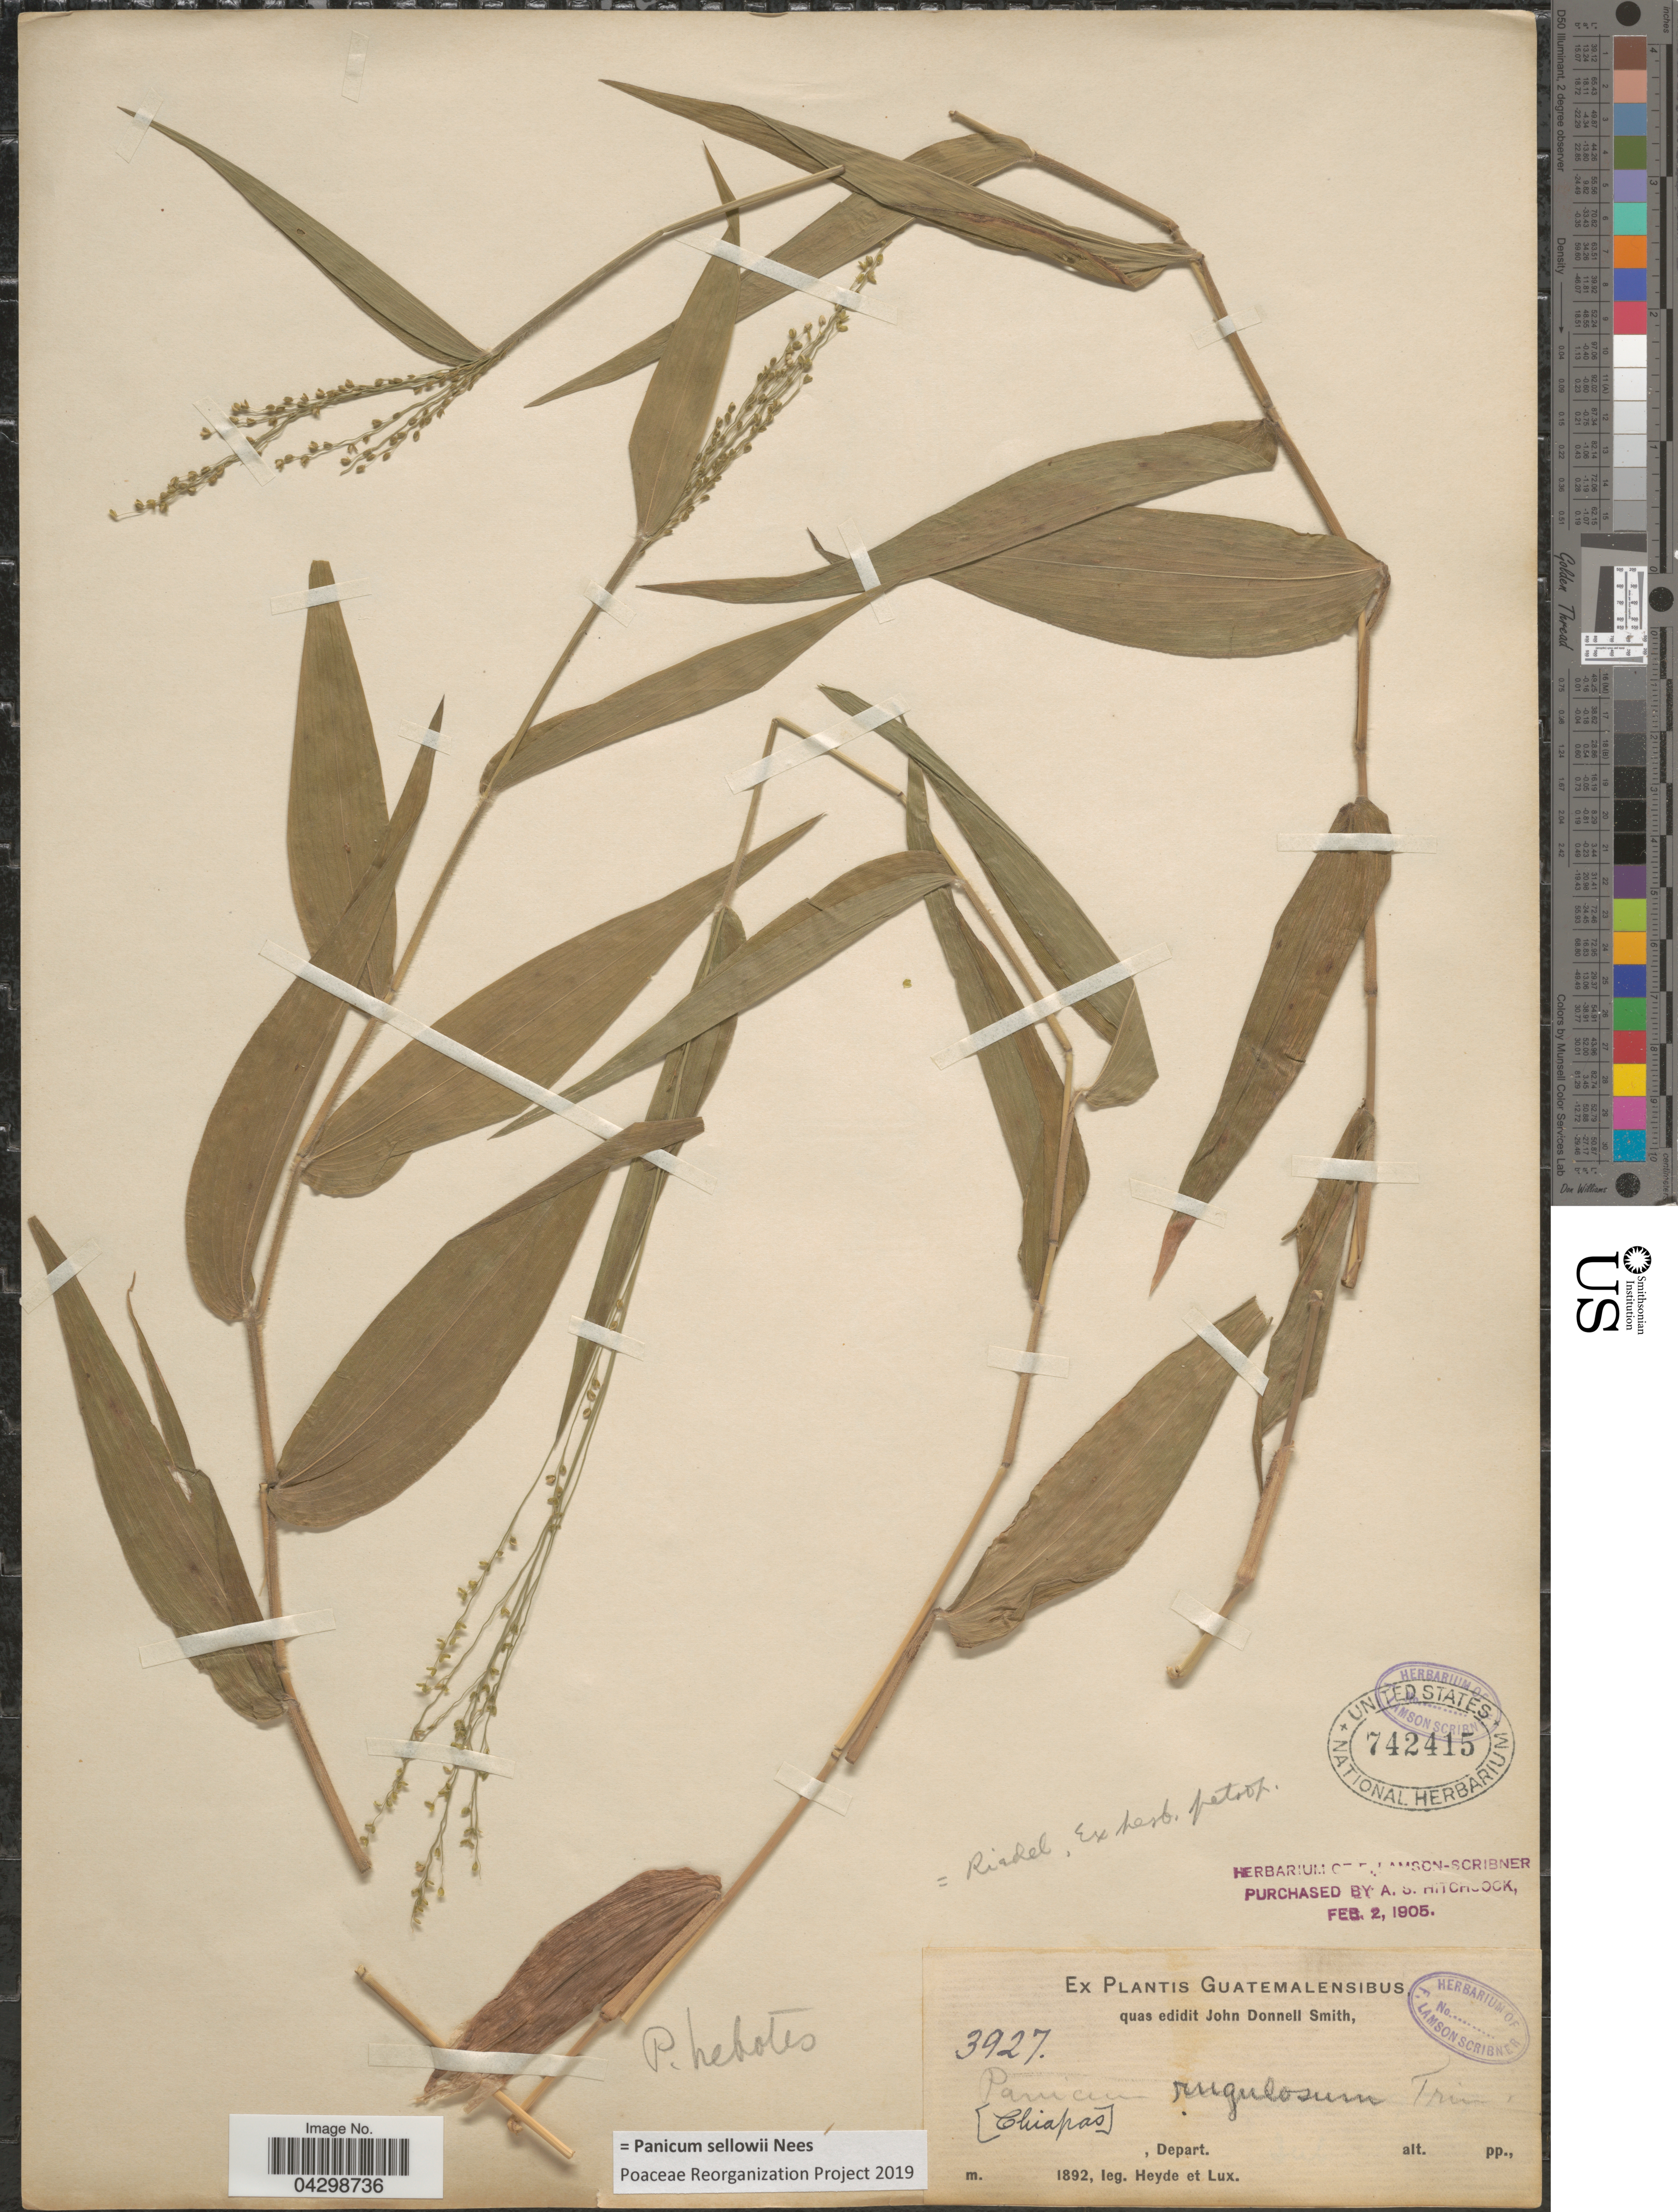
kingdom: Plantae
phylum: Tracheophyta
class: Liliopsida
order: Poales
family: Poaceae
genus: Panicum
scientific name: Panicum sellowii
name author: Nees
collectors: Heyde & Lux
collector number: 3927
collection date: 1892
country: Guatemala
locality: [Chiapas].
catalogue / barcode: US 742415